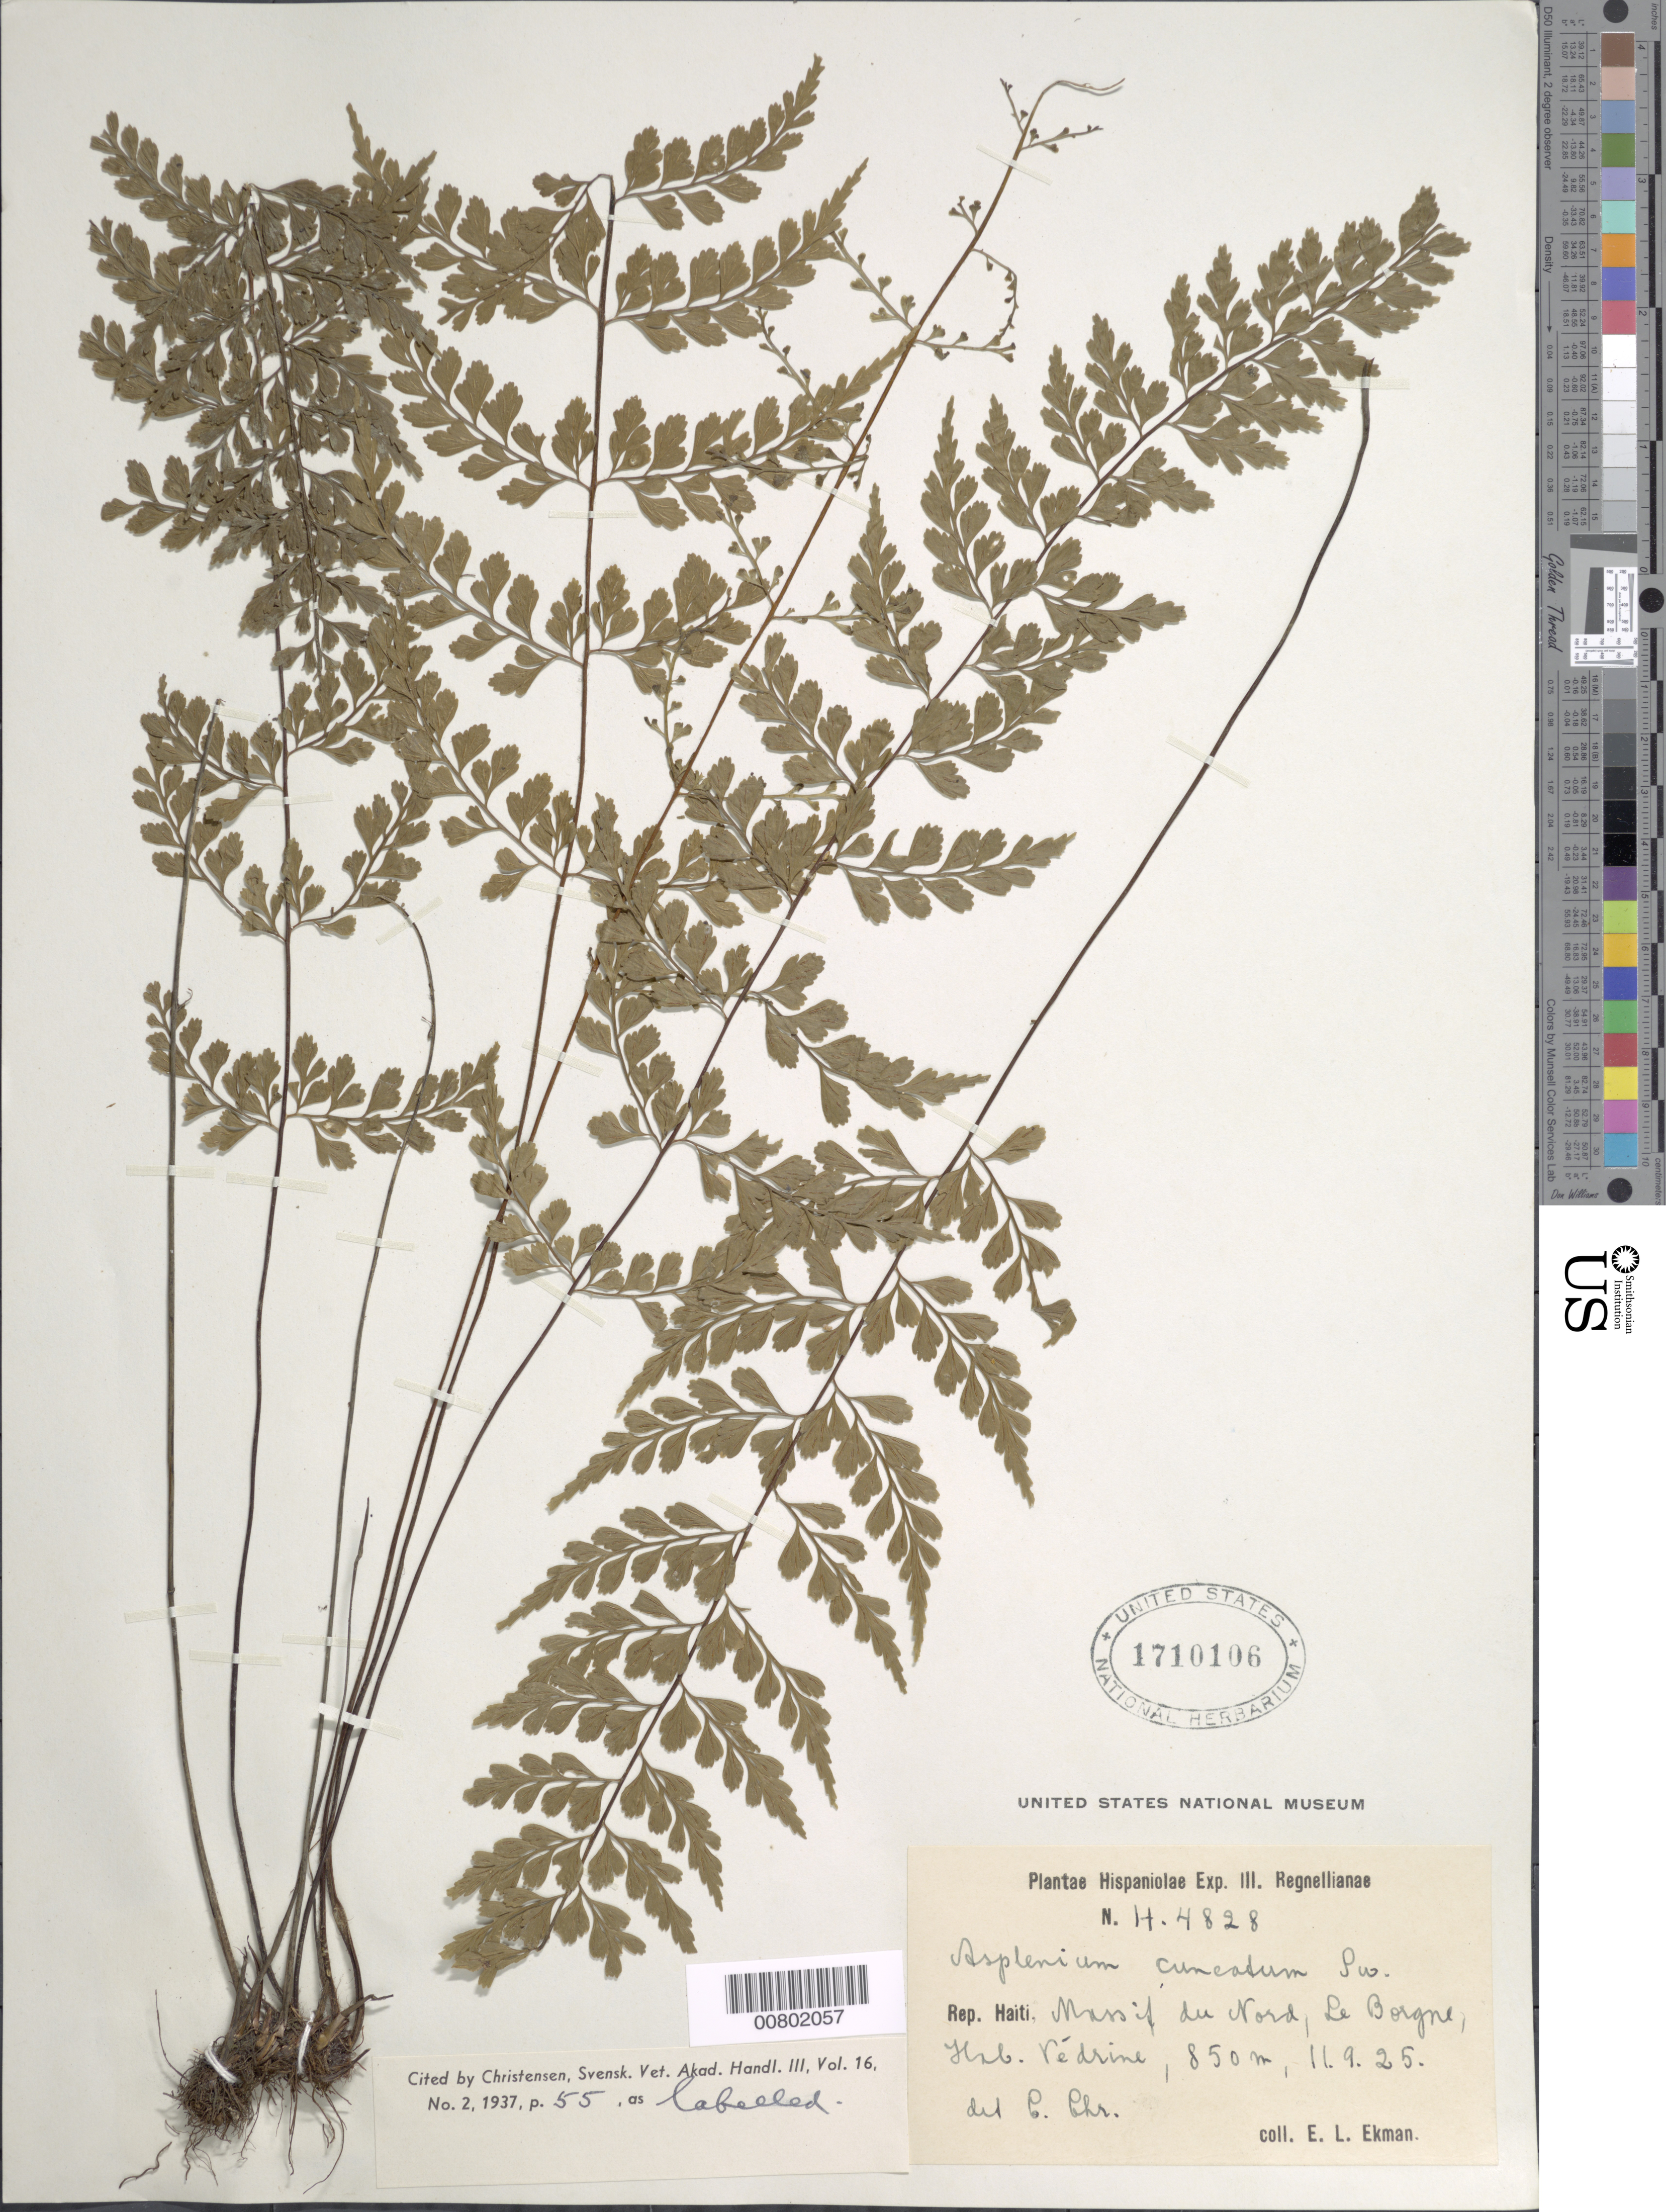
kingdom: Plantae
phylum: Tracheophyta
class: Polypodiopsida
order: Polypodiales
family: Aspleniaceae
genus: Asplenium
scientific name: Asplenium cuneatum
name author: Lam.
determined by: Christensen, C. F. A.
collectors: E. L. Ekman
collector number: H 4828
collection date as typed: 11 Sep 1925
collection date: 1925-09-11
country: Haiti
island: Hispaniola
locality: Massif du Nord, Le Borgne, Hab. Védrine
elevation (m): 850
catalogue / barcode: US 1710106